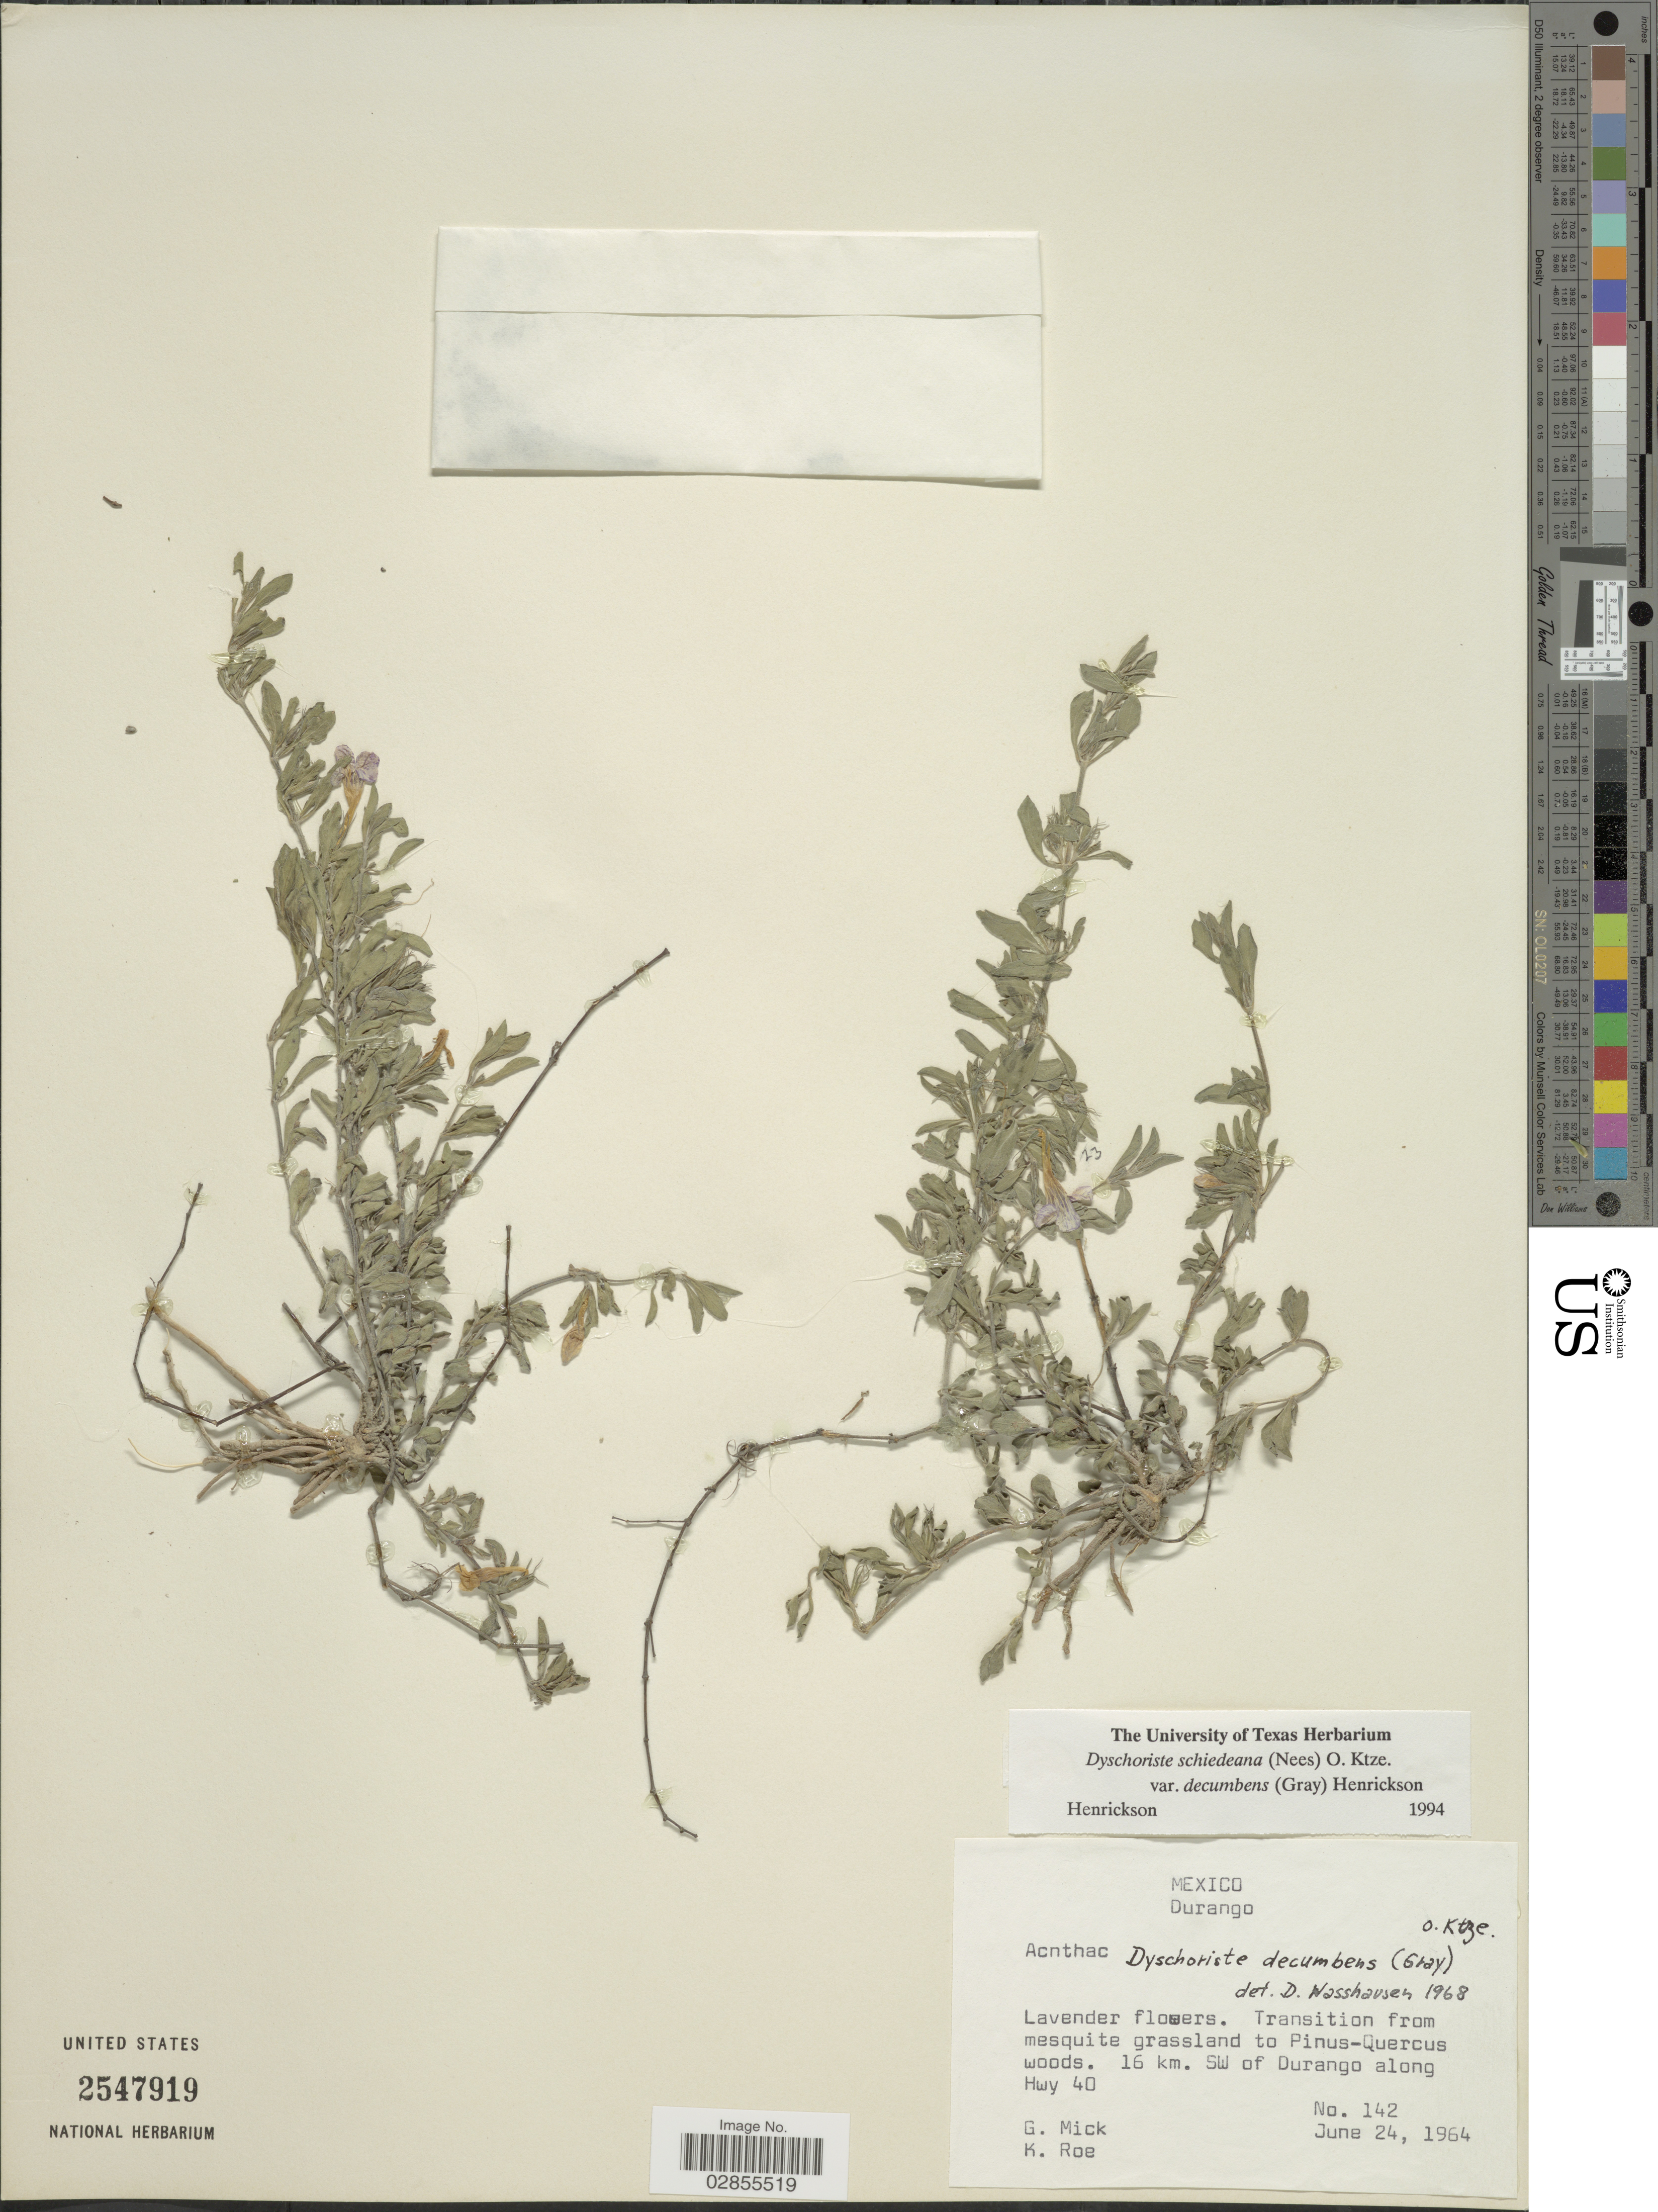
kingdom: Plantae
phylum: Tracheophyta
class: Magnoliopsida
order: Lamiales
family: Acanthaceae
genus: Dyschoriste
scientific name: Dyschoriste schiedeana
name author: (Nees) Kuntze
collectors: G. Mick & K. Roe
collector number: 142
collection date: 1964-06-24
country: Mexico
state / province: Durango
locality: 16 km. SW of Durango along Hwy 40.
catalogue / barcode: US 2547919